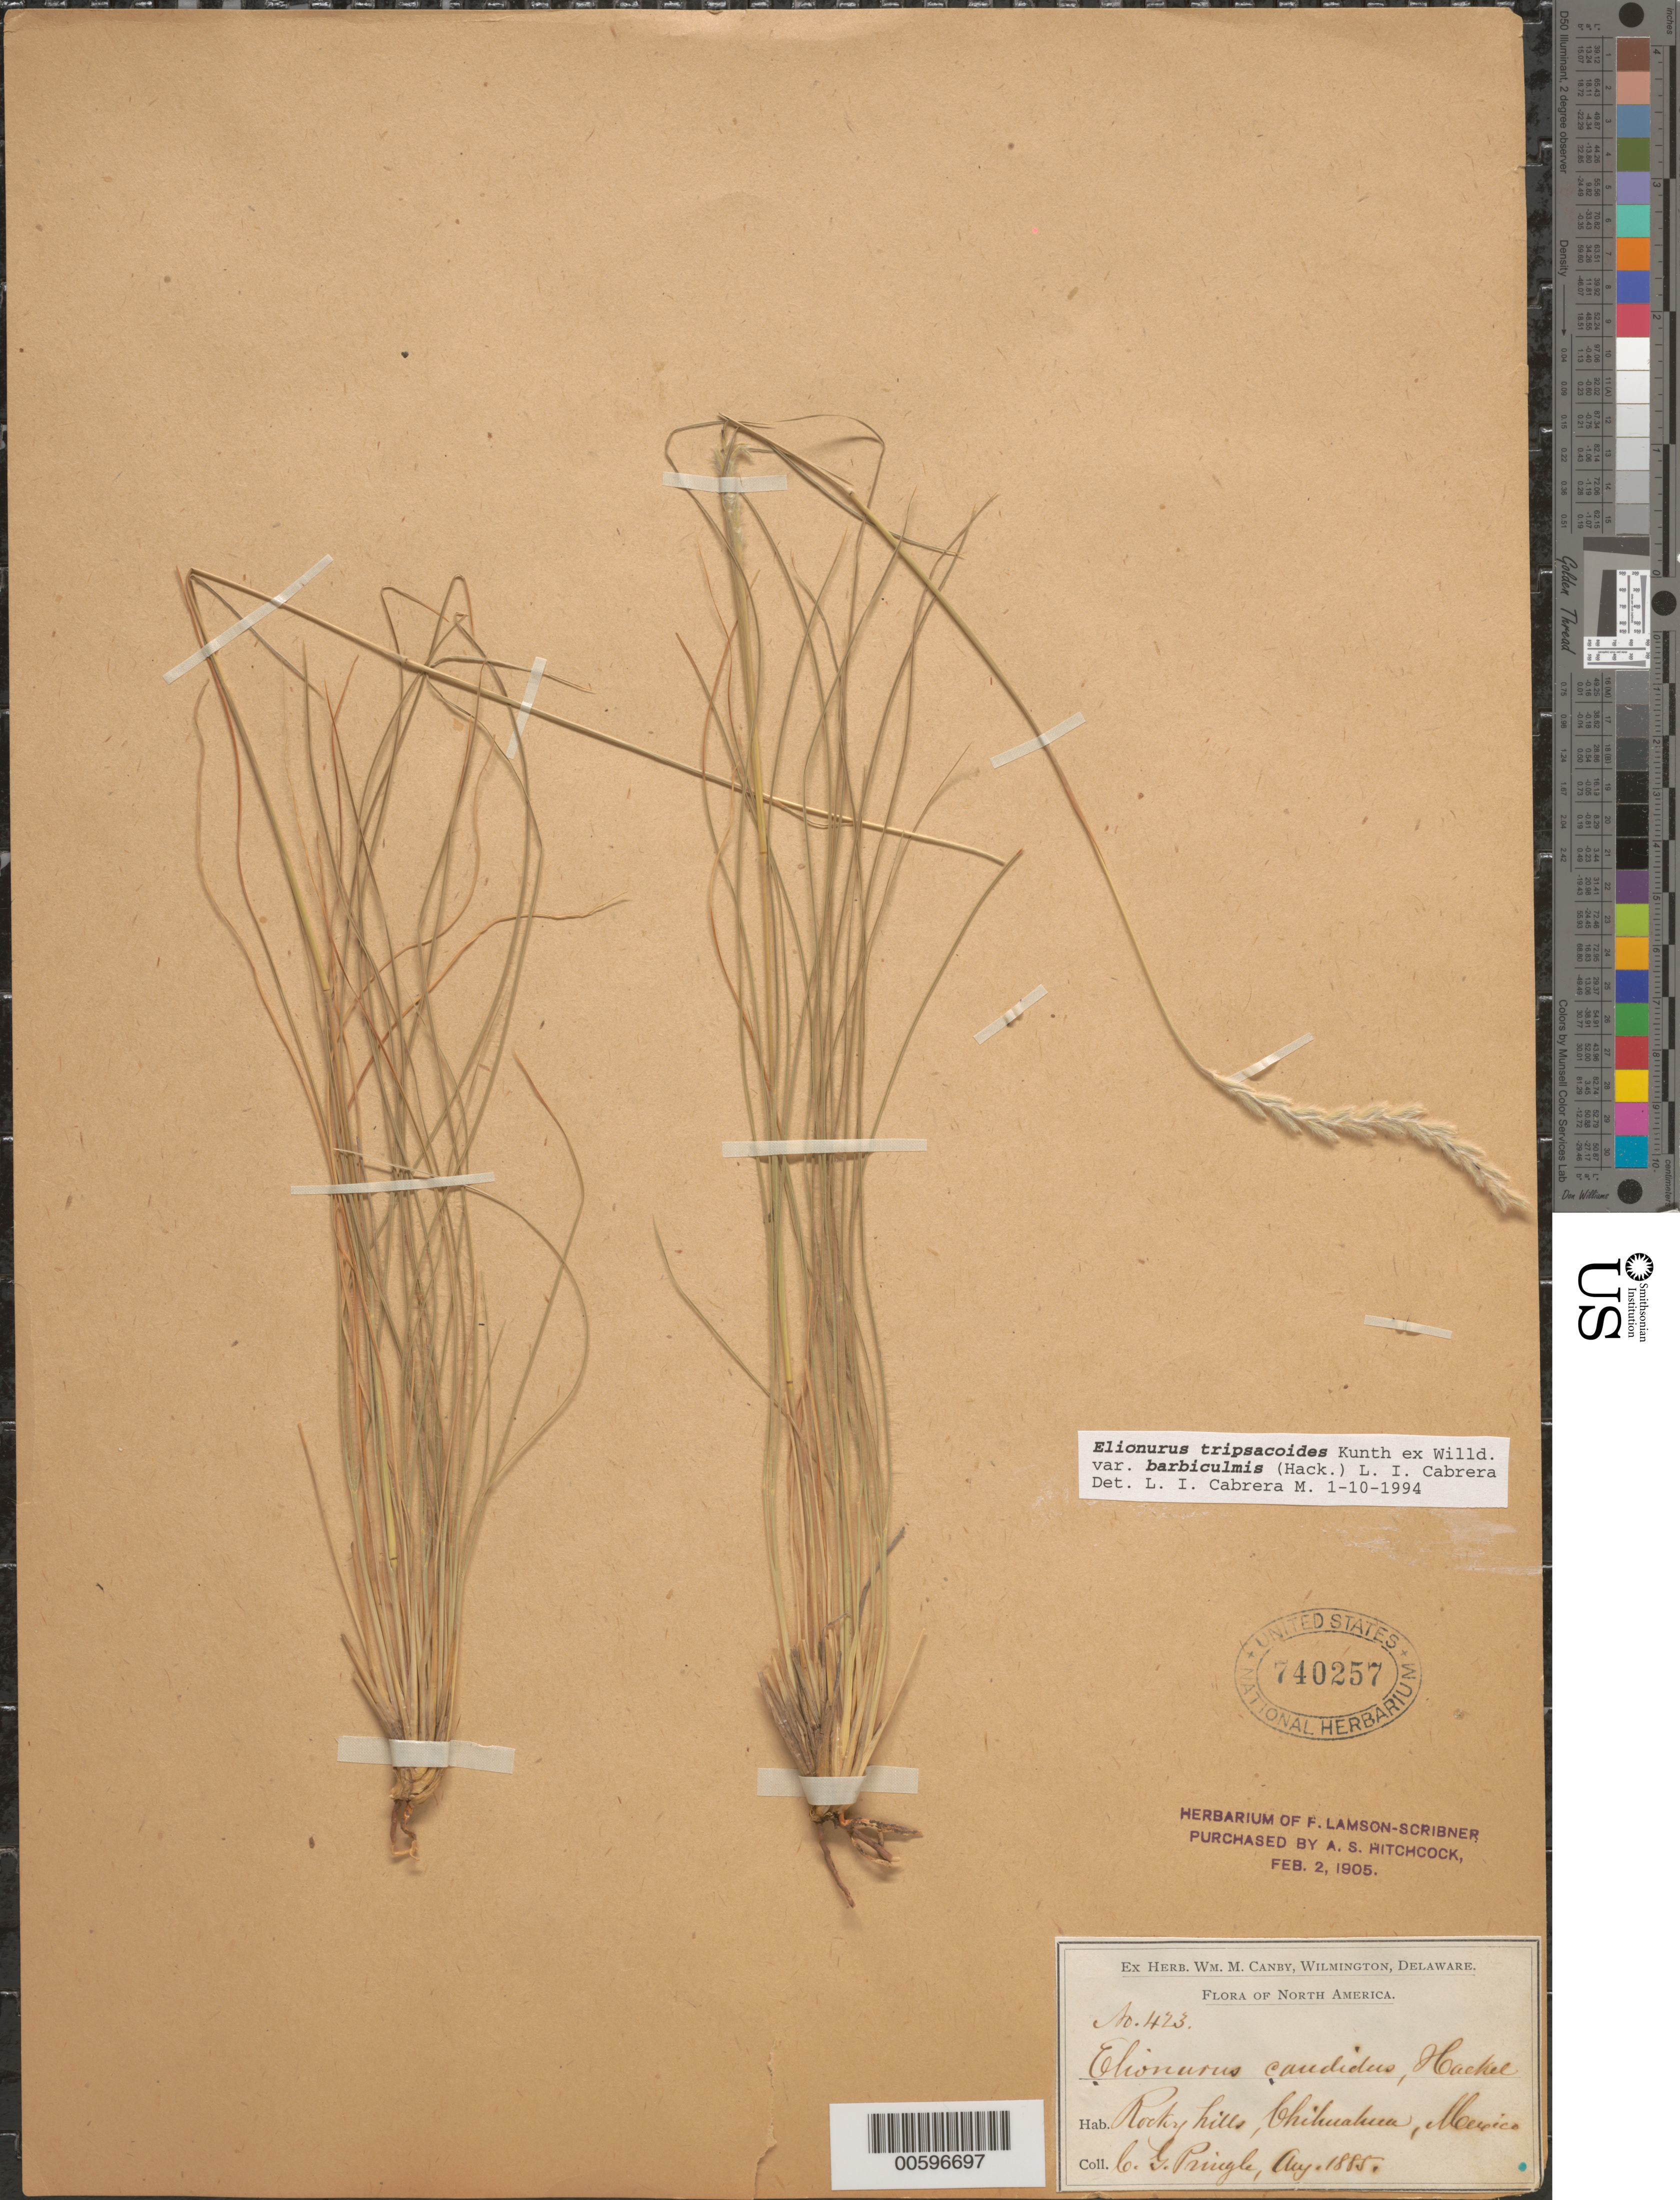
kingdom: Plantae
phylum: Tracheophyta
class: Liliopsida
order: Poales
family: Poaceae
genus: Elionurus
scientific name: Elionurus tripsacoides var. barbiculmis (Hack.) L.I. Cabrera & Dávila, comb. ined.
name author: (Hack.) L.I. Cabrera & Dávila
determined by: Cabrera M., L. I.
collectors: C. G. Pringle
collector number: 423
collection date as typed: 0 Aug 1885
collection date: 1885-08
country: Mexico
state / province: Chihuahua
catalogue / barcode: US 740257